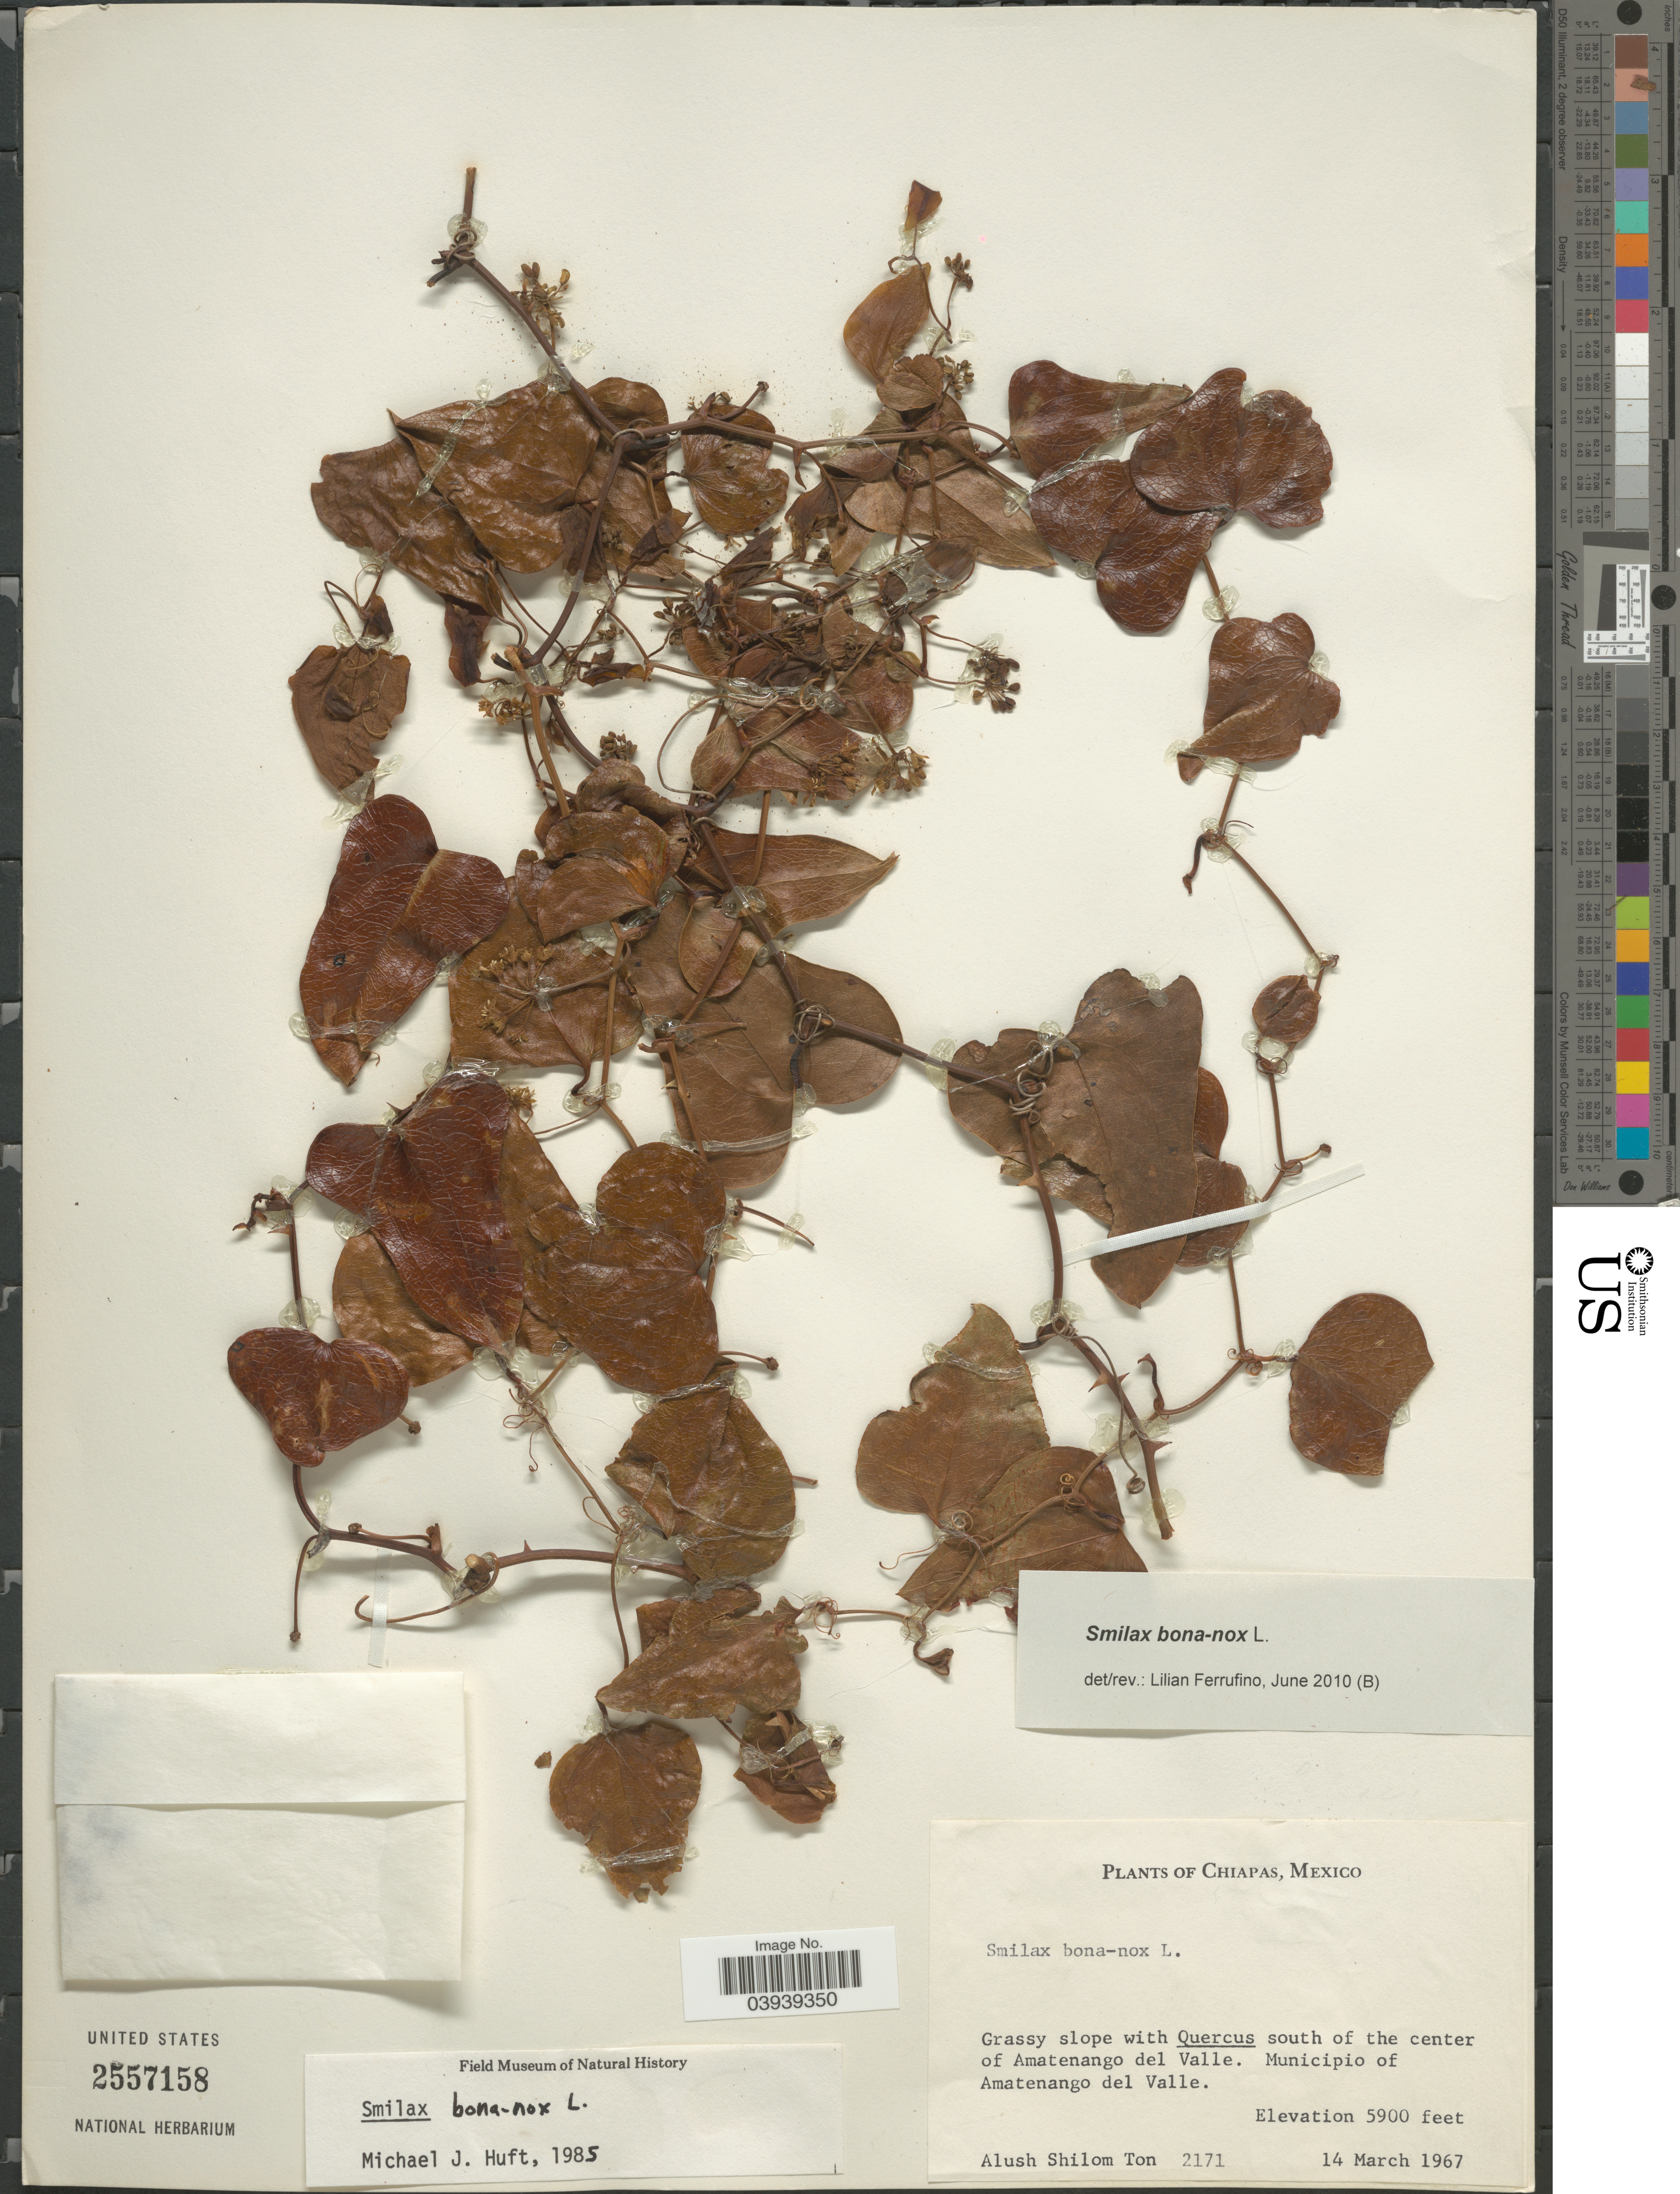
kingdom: Plantae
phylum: Tracheophyta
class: Liliopsida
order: Liliales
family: Smilacaceae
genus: Smilax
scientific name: Smilax bona-nox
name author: L.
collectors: A. S. Ton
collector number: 2171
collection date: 1967-03-14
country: Mexico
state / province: Chiapas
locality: South of the center of Amatenango del Valle. Municipio of Amatenango del Valle.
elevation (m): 1798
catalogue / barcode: US 2557158